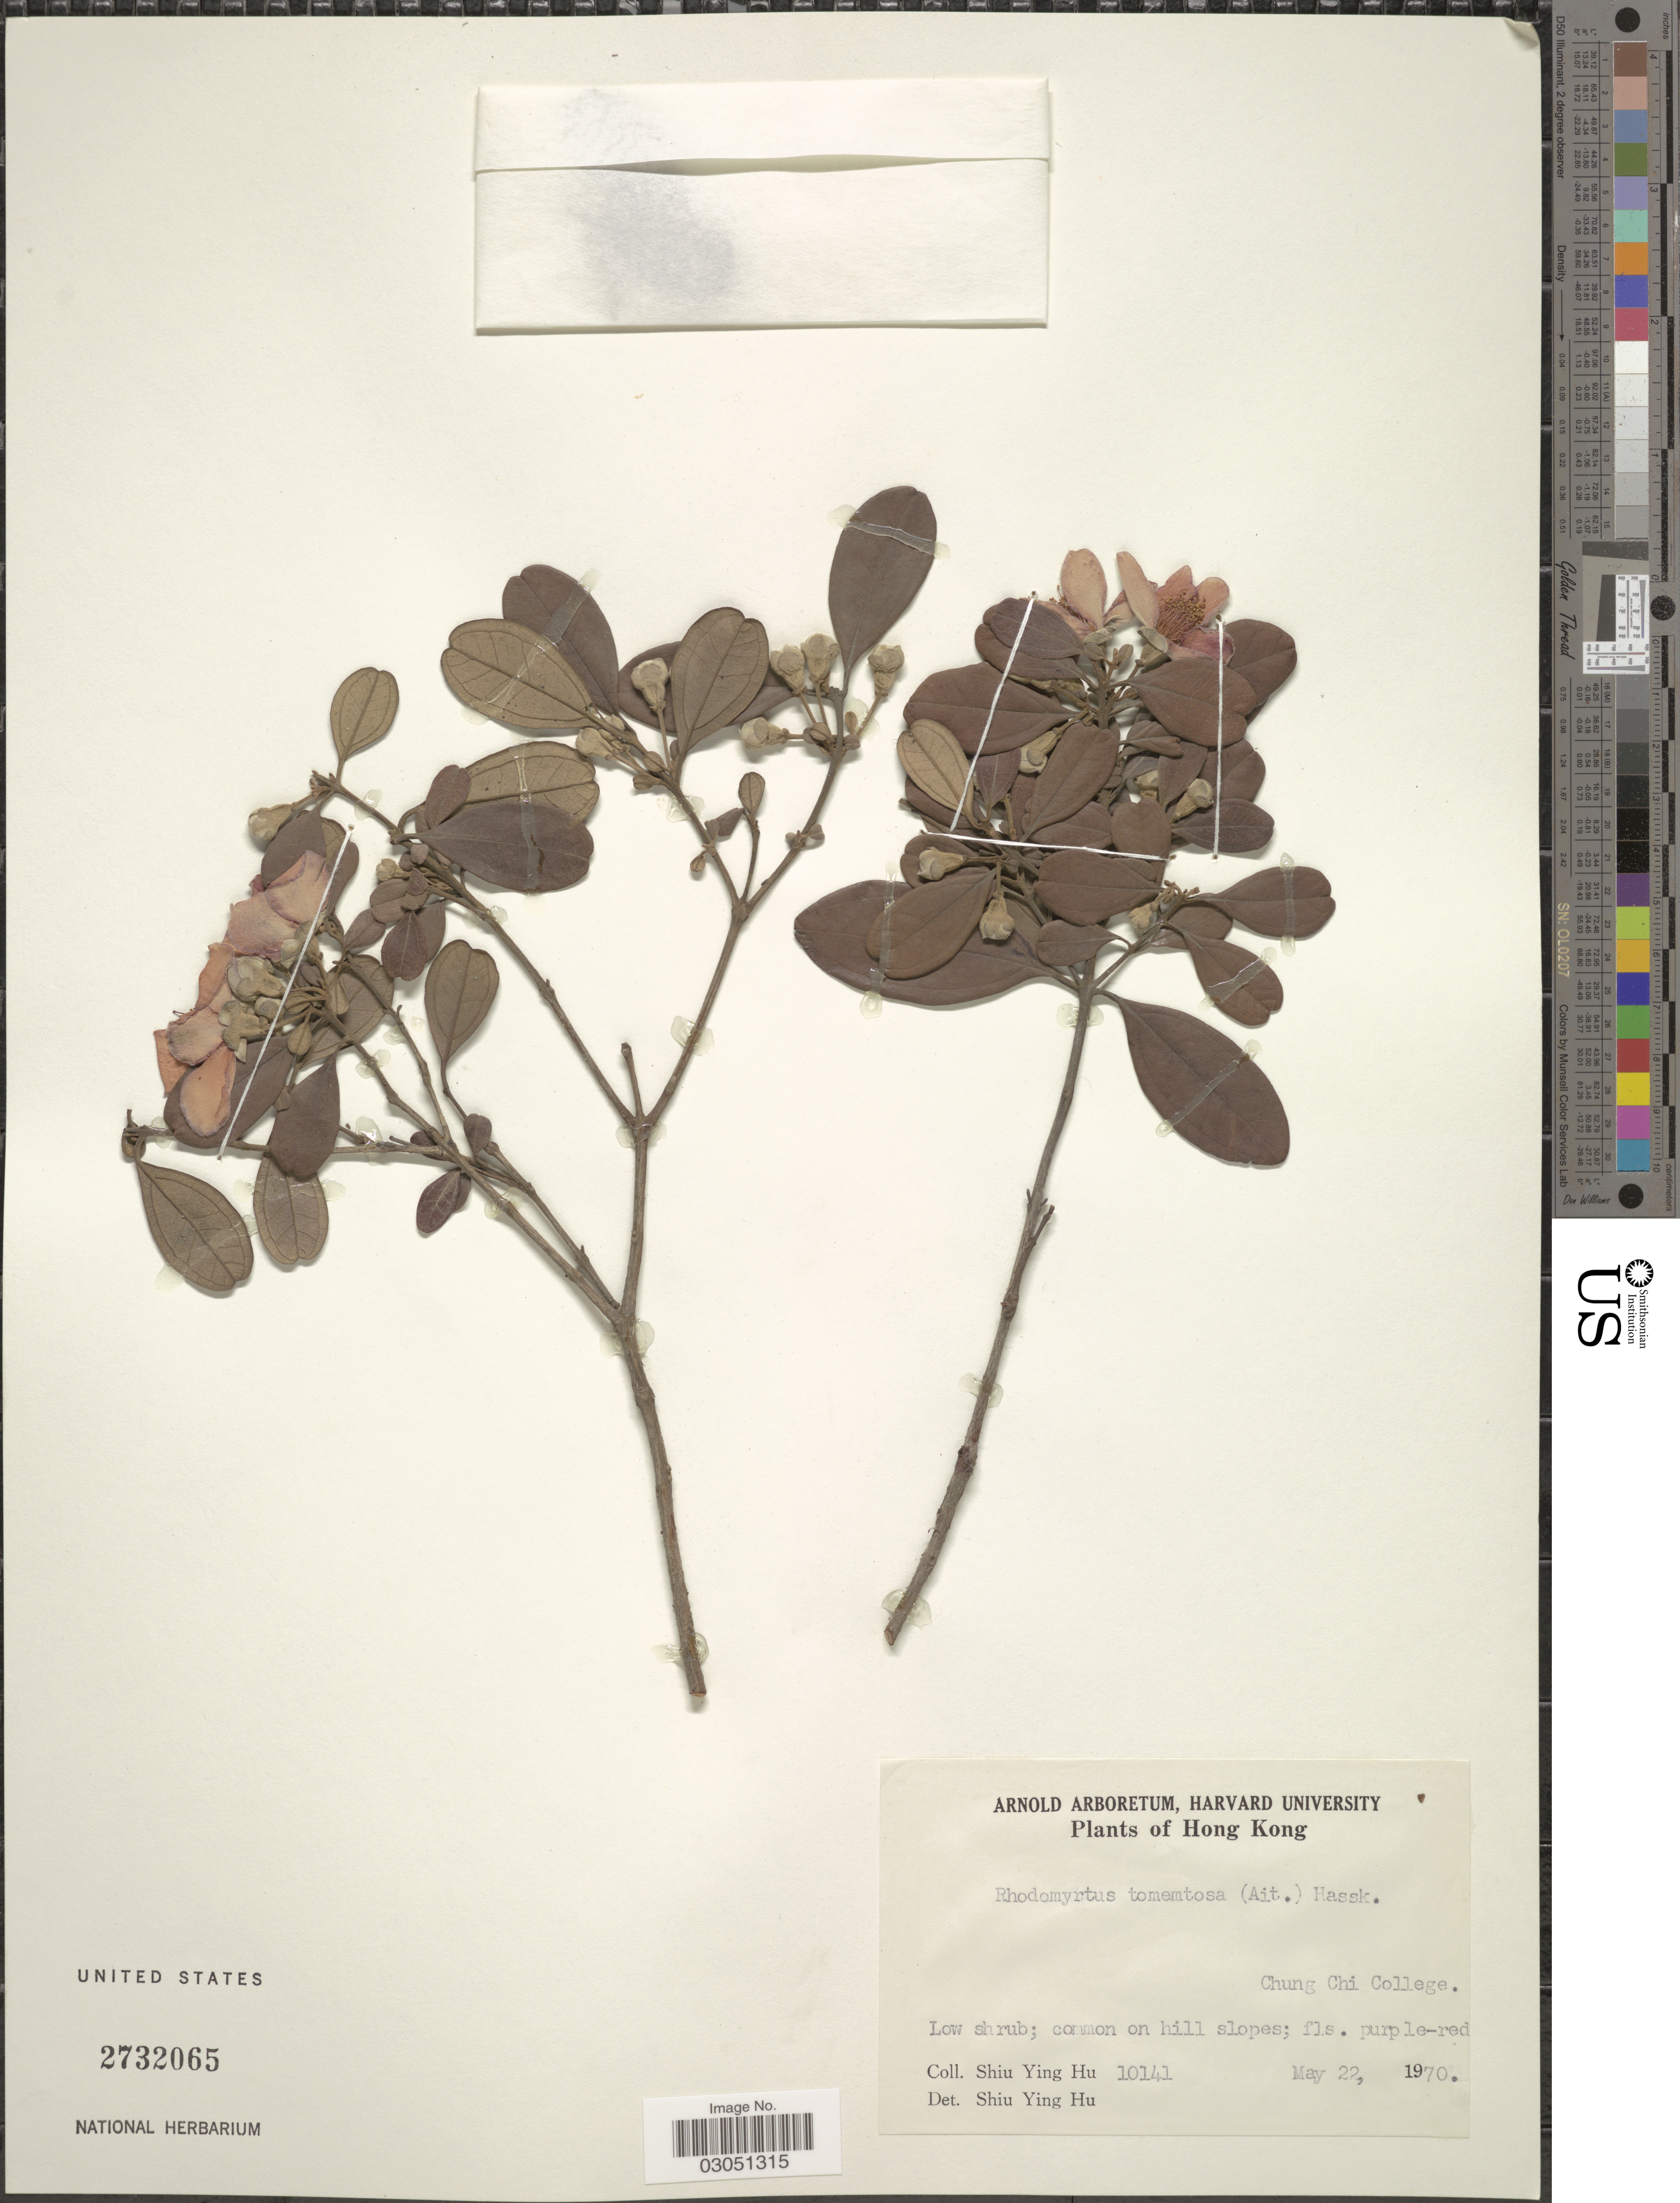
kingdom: Plantae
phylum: Tracheophyta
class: Magnoliopsida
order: Myrtales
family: Myrtaceae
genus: Rhodomyrtus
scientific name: Rhodomyrtus tomentosa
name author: (Aiton) Hassk.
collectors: S. Y. Hu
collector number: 10141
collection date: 1970-05-22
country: China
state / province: Hong Kong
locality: Chung Chi College.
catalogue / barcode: US 2732065